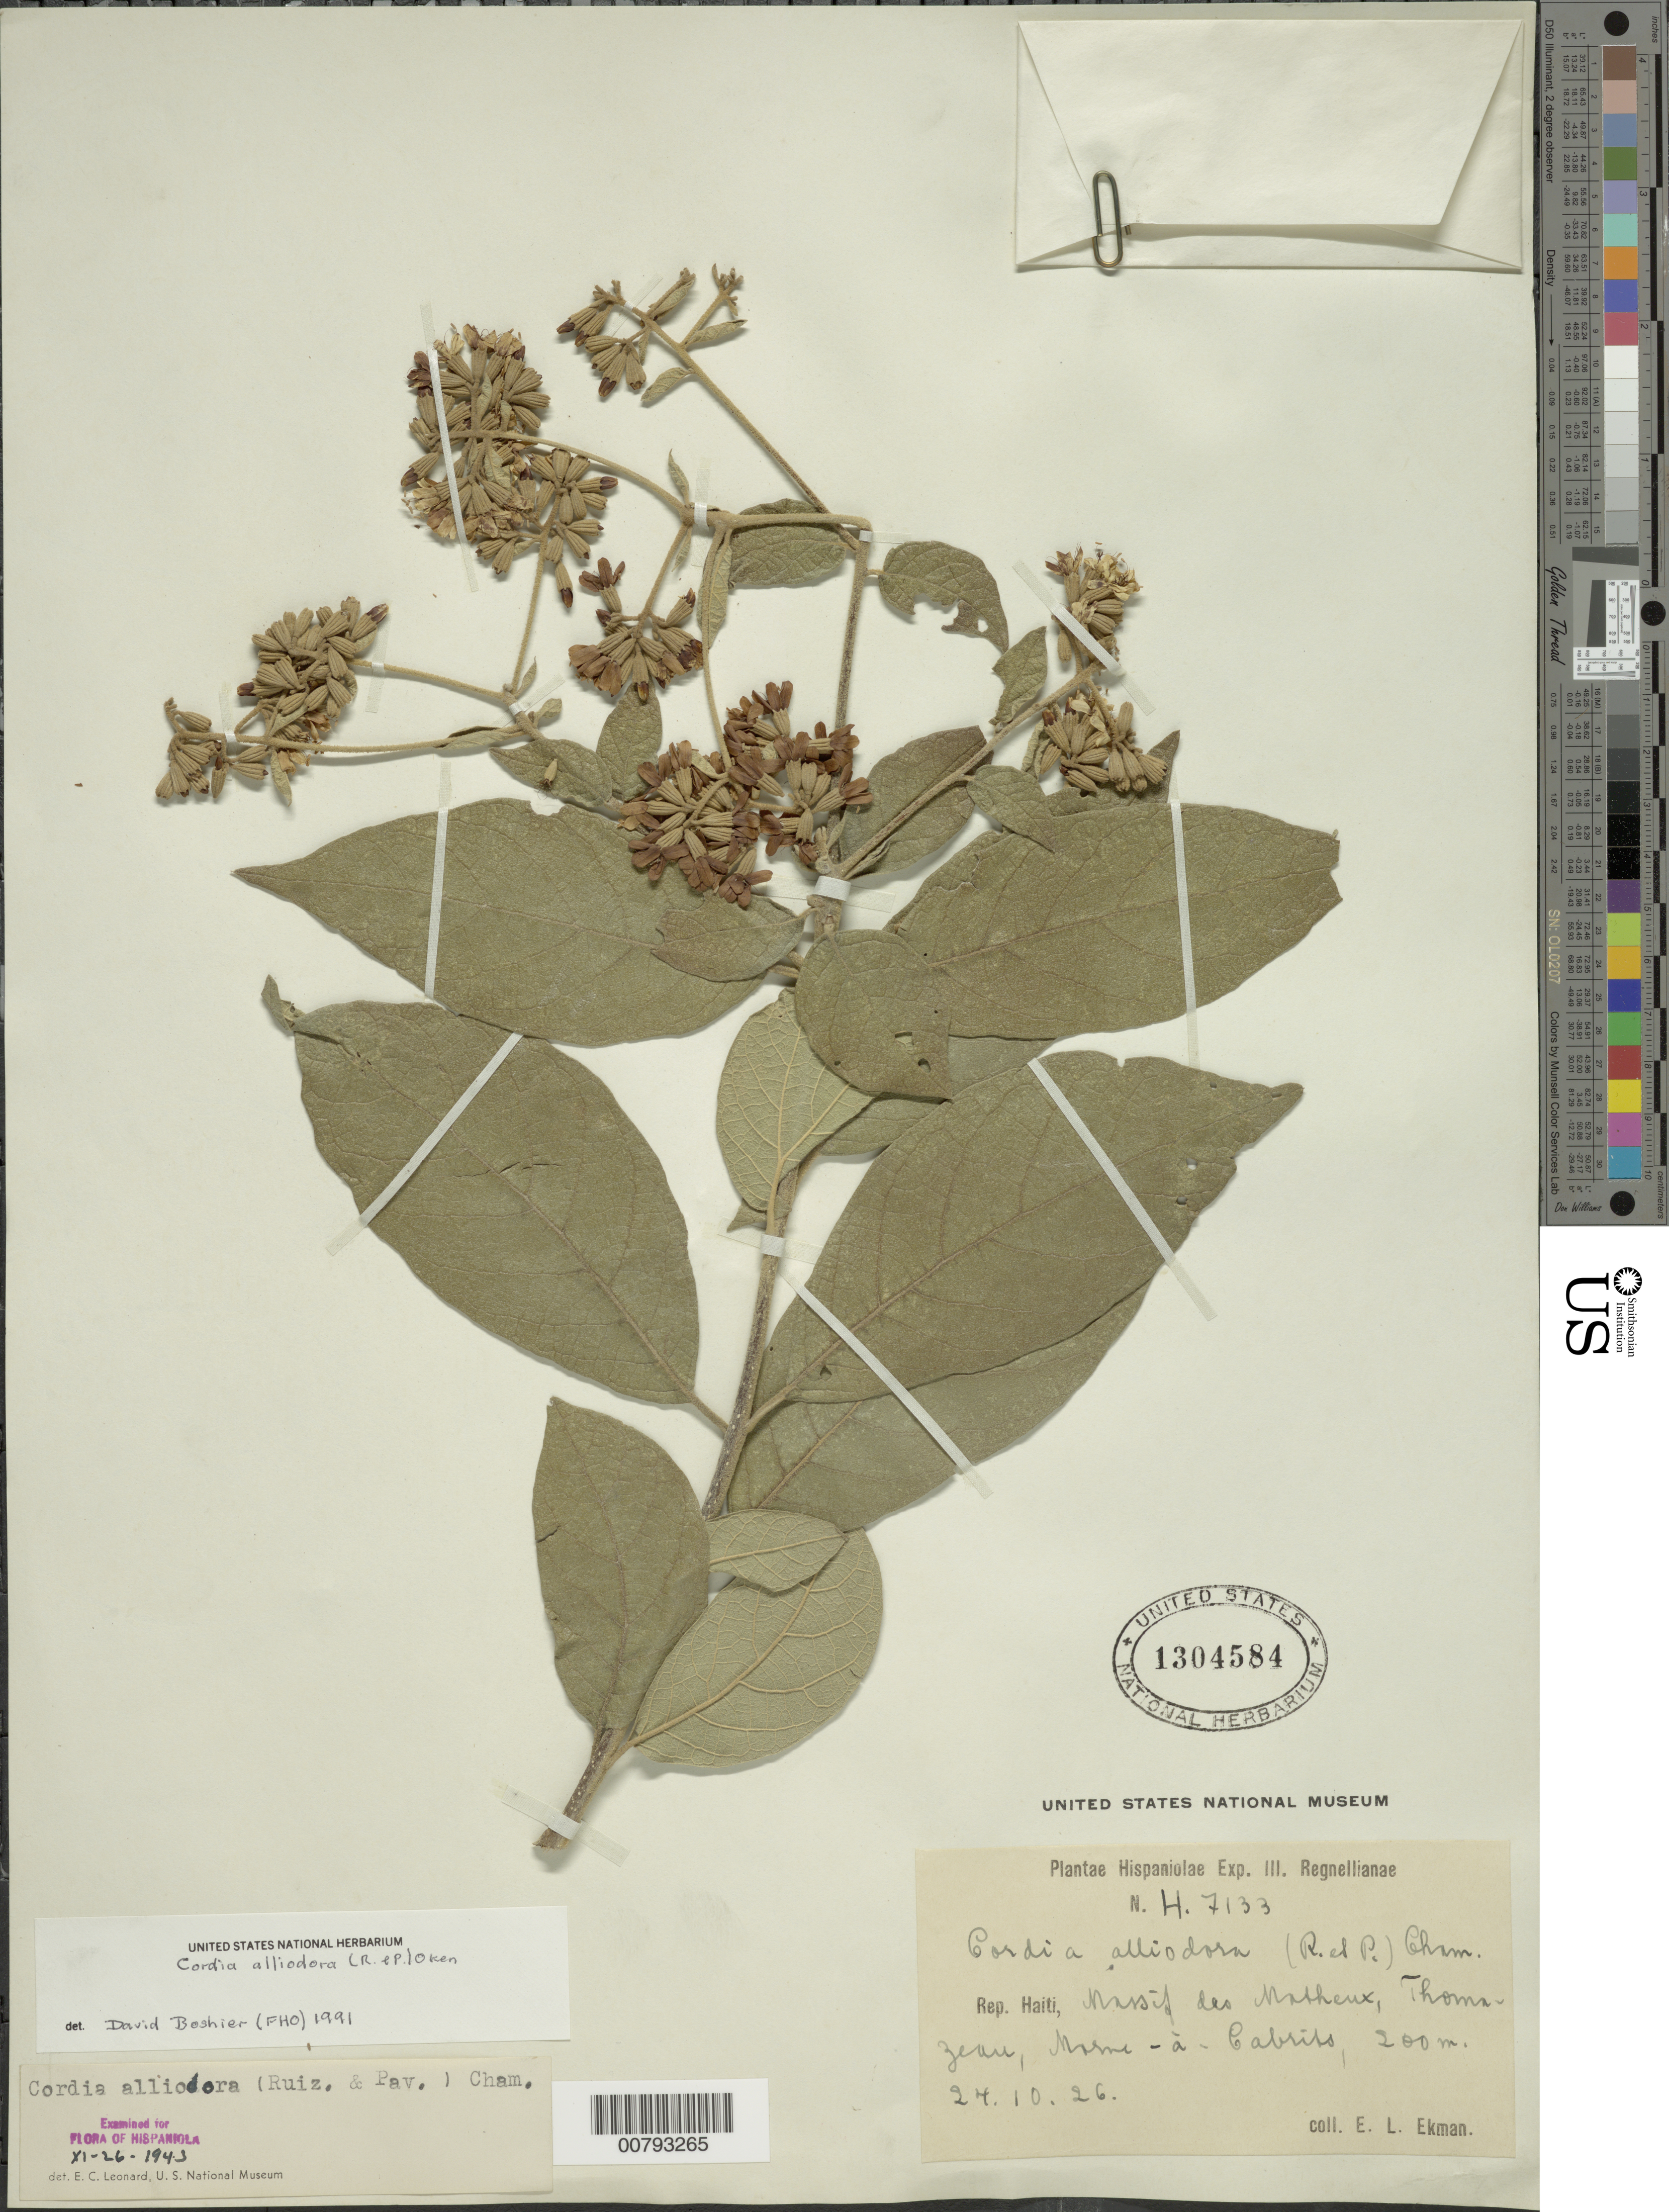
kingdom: Plantae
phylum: Tracheophyta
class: Magnoliopsida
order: Boraginales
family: Cordiaceae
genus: Cordia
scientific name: Cordia alliodora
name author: (Ruiz & Pav.) Oken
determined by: Boshier, D.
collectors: E. L. Ekman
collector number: H 7133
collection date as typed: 24 Oct 1926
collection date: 1926-10-24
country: Haiti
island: Hispaniola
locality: Massif des Matheux, Thomazeau, Morne-à-Cabrits.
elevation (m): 200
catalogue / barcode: US 1304584